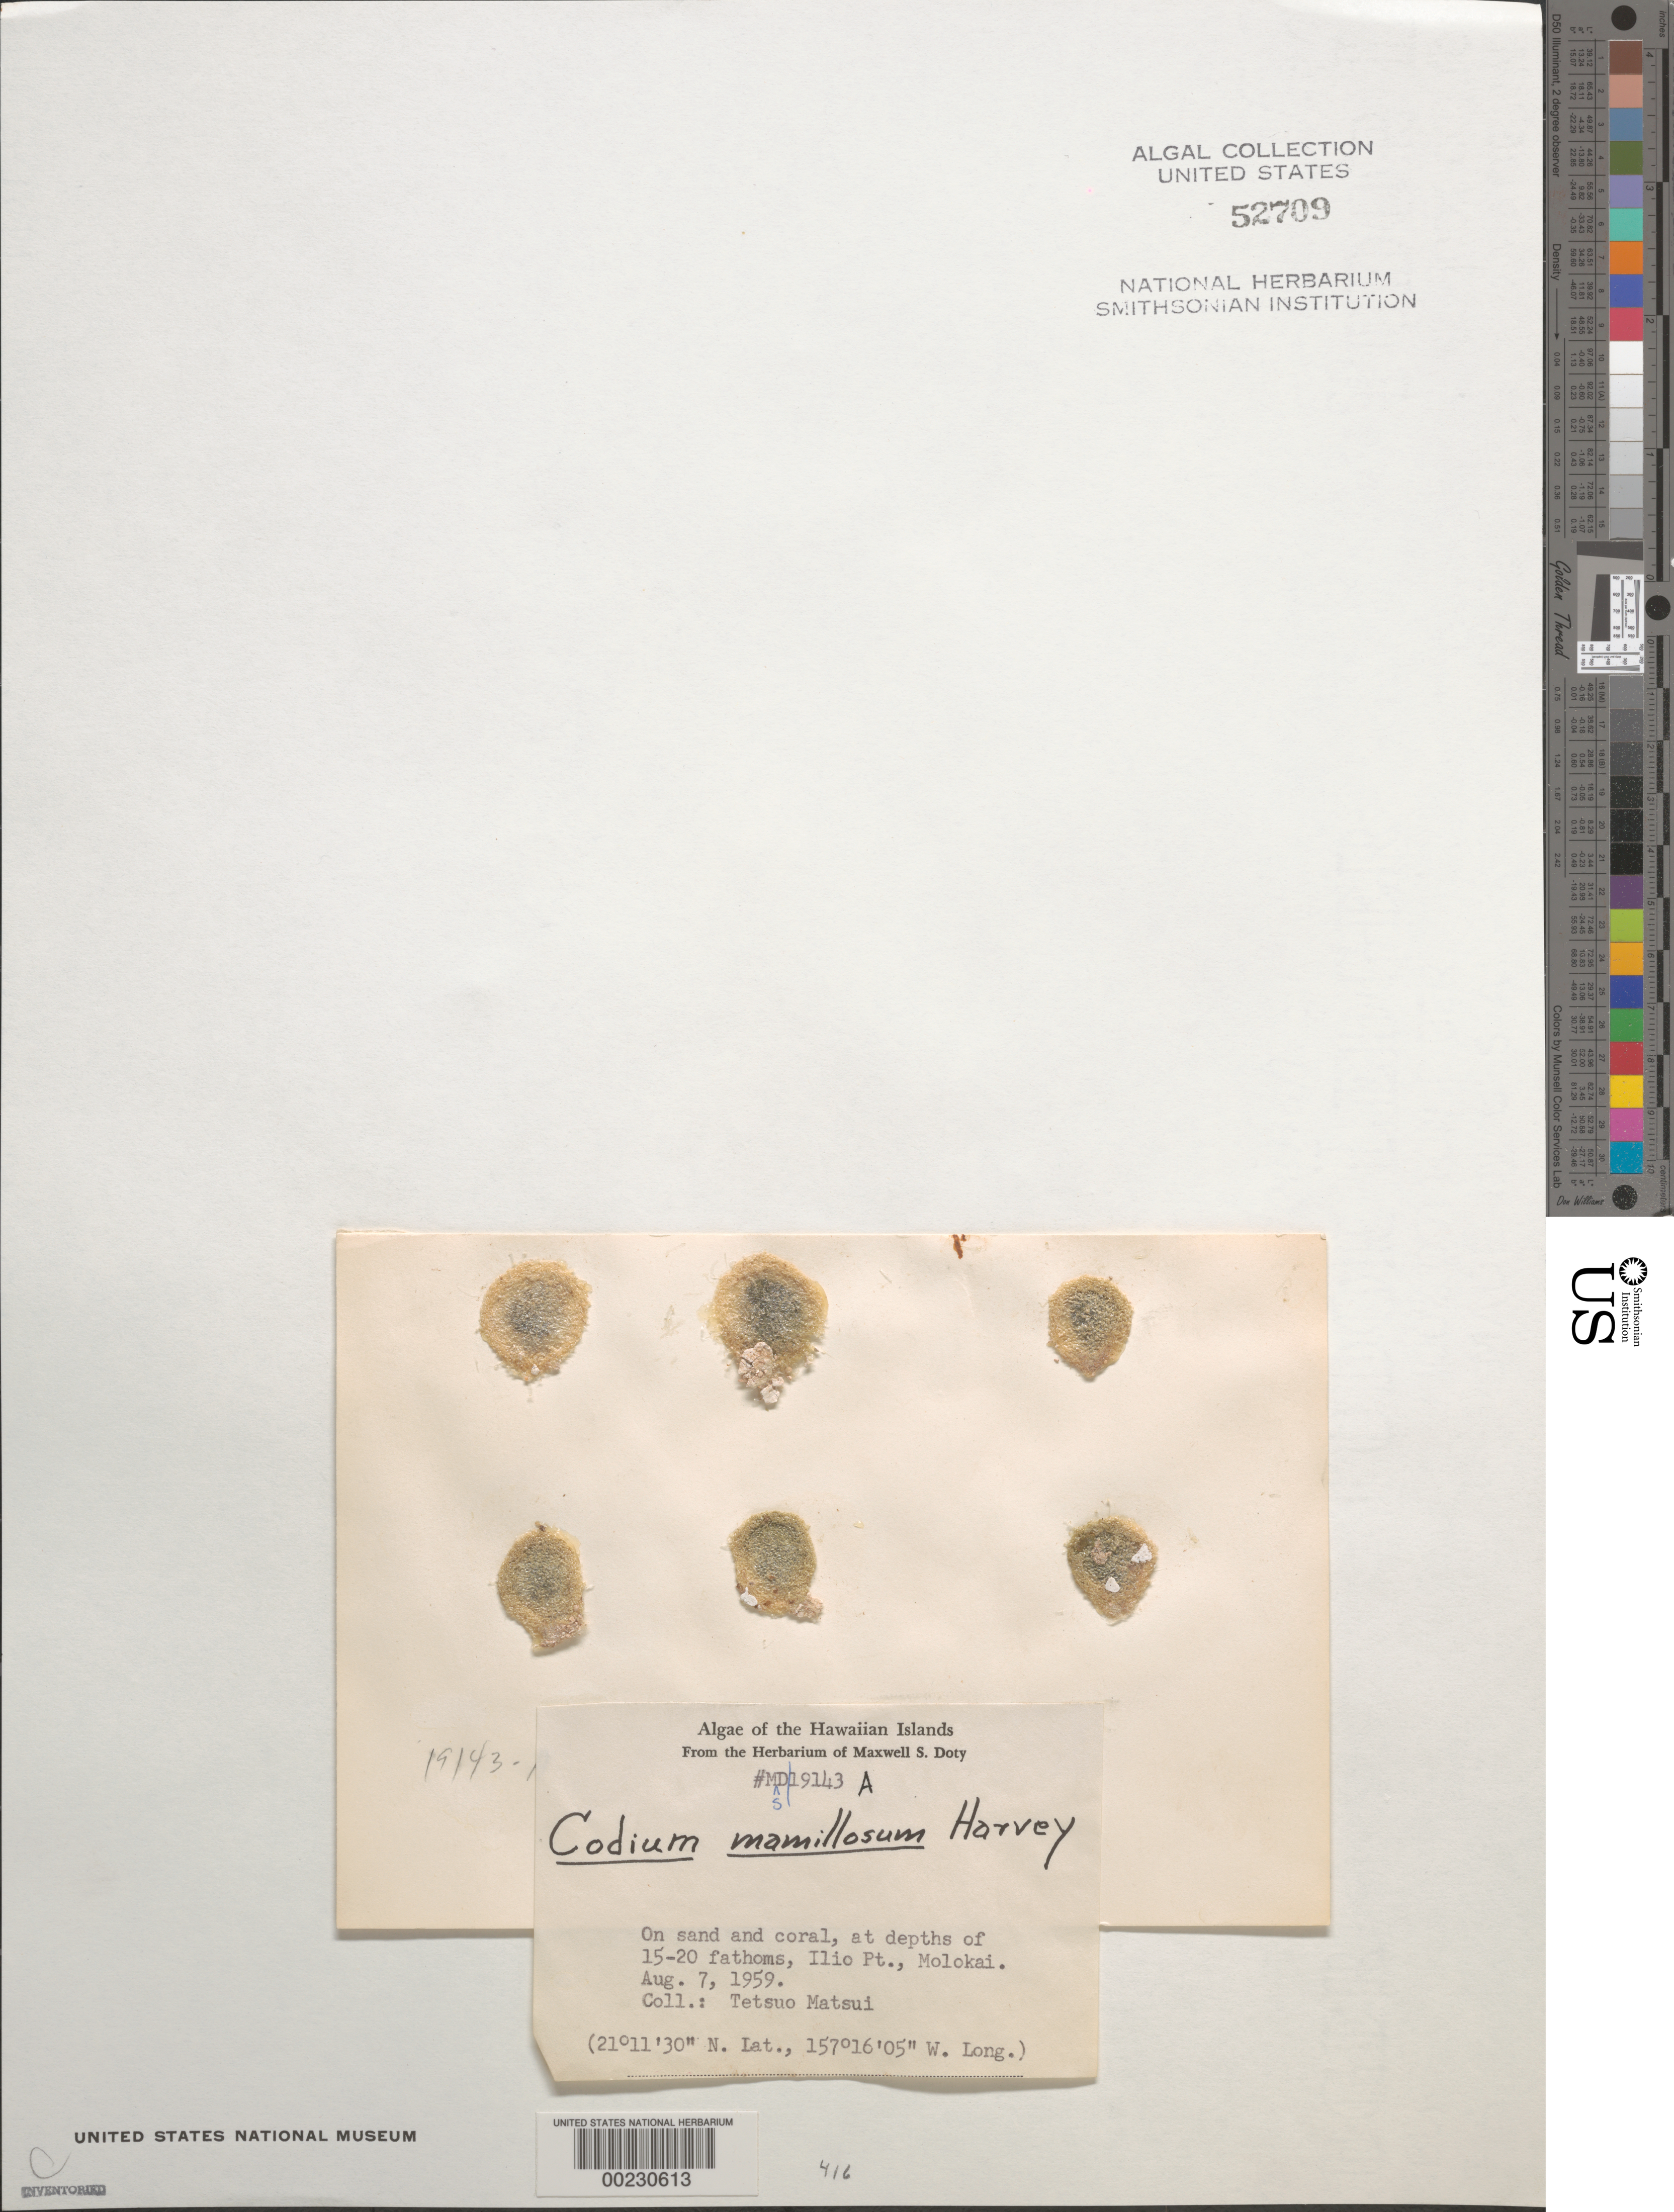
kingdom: Plantae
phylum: Chlorophyta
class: Ulvophyceae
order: Bryopsidales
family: Codiaceae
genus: Codium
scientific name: Codium mamillosum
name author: Harv.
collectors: T. Matsui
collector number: MSD 19143a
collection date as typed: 07 Aug 1959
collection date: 1959-08-07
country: United States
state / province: Hawaii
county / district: Maui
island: Moloka'i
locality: Off Ilio Point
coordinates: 21 11' 30" N, 157 16' 05" W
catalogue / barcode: US 52709